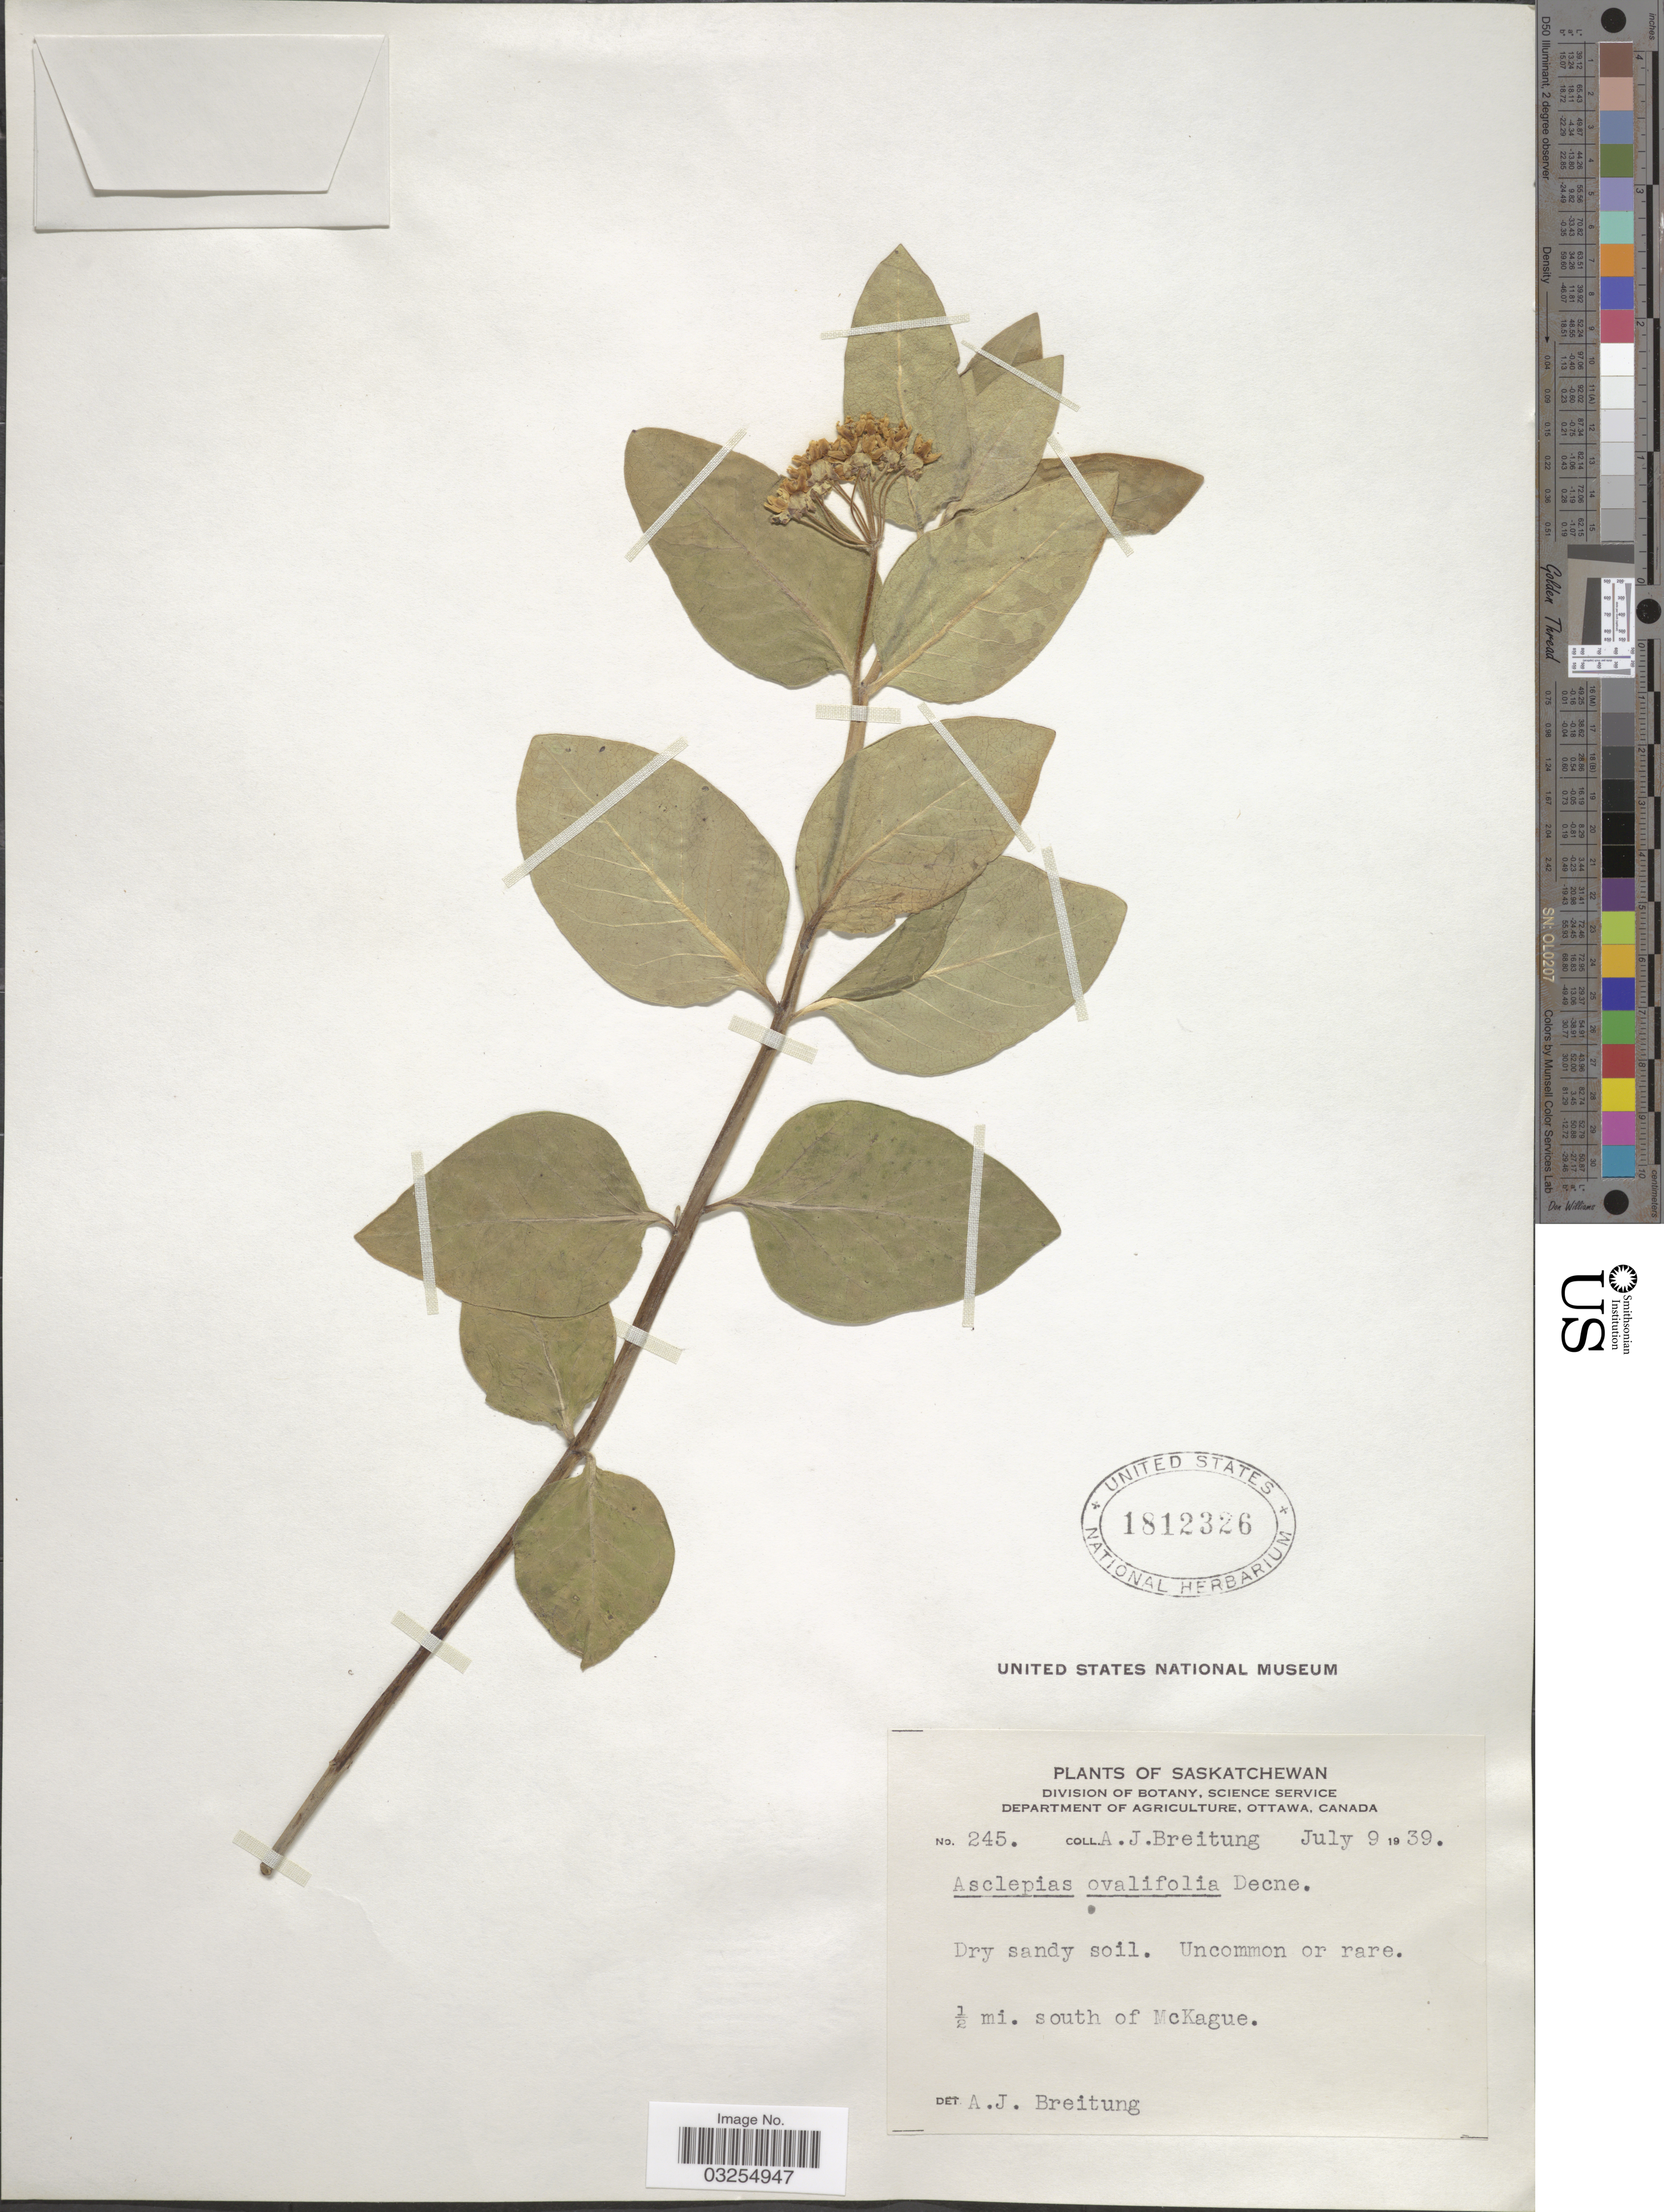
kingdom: Plantae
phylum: Tracheophyta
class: Magnoliopsida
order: Gentianales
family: Apocynaceae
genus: Asclepias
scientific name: Asclepias ovalifolia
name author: Decne.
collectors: A. Breitung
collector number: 245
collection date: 1939-07-09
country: Canada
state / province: Saskatchewan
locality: ½ mi. south of McKague.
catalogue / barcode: US 1812326